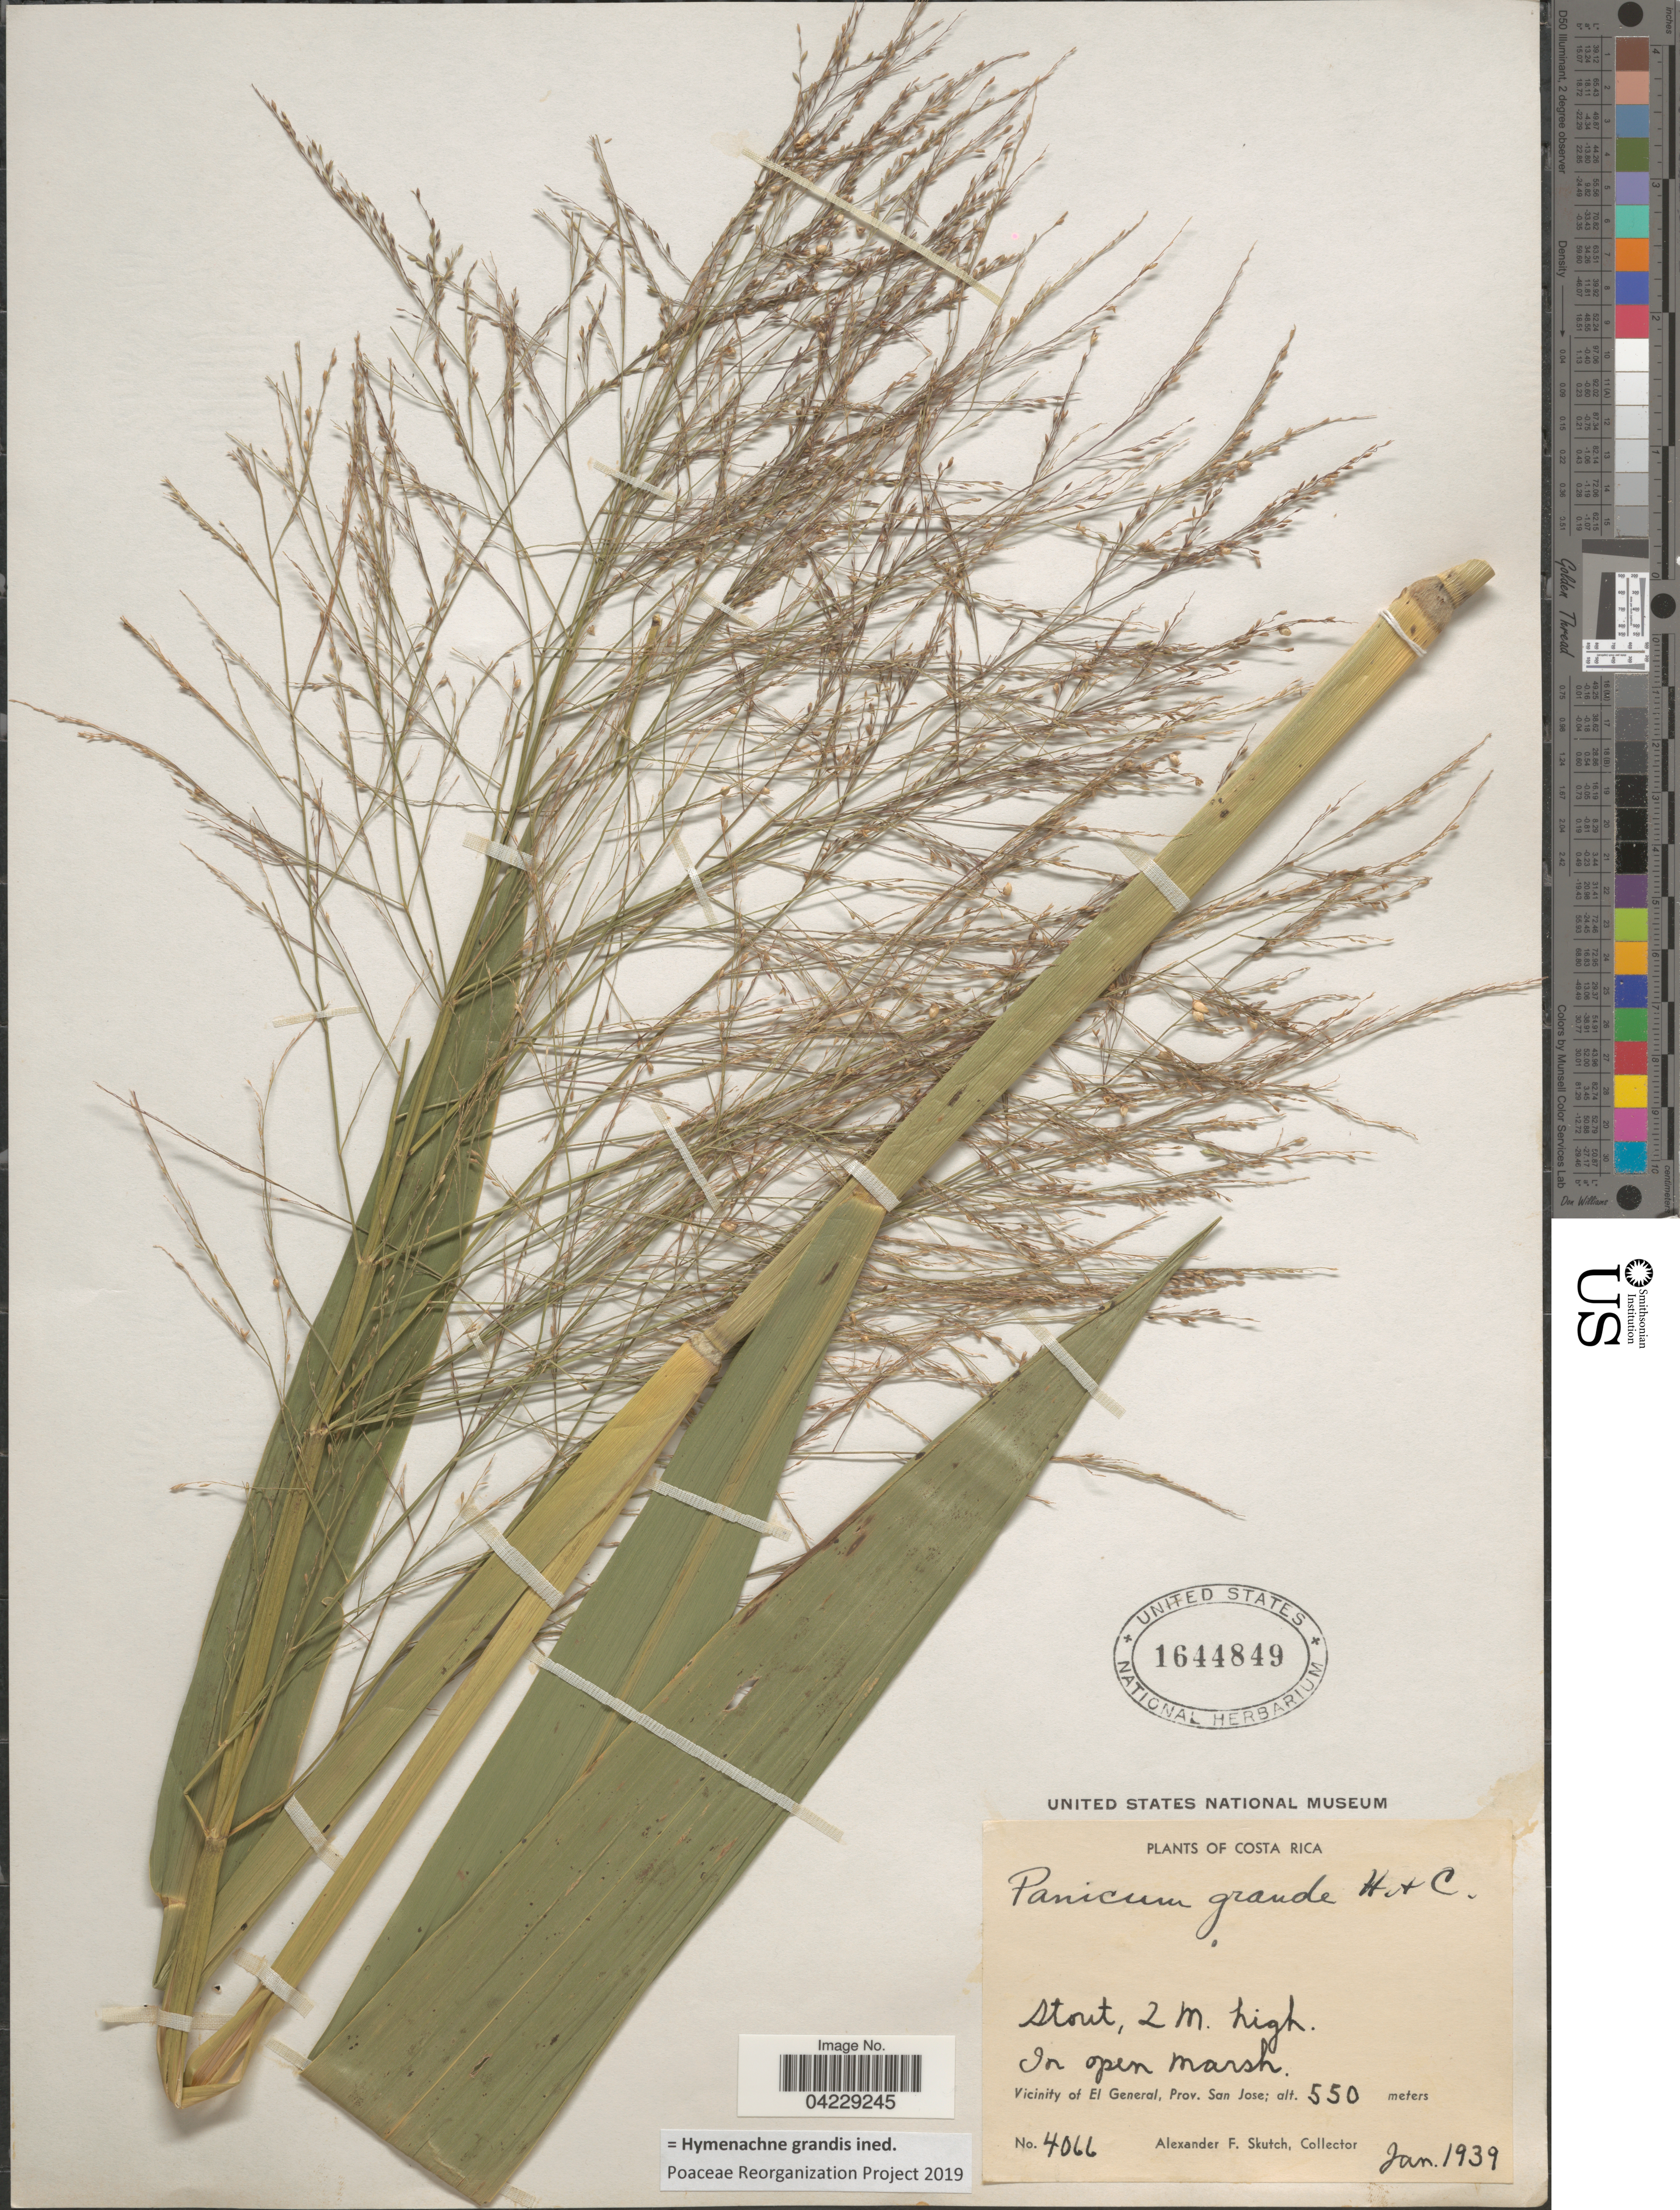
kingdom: Plantae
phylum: Tracheophyta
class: Liliopsida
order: Poales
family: Poaceae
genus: Hymenachne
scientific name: Hymenachne grandis ined. prp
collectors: A. F. Skutch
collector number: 4066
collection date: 1939-01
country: Costa Rica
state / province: San José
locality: Vicinity of El General.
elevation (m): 550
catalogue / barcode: US 1644849